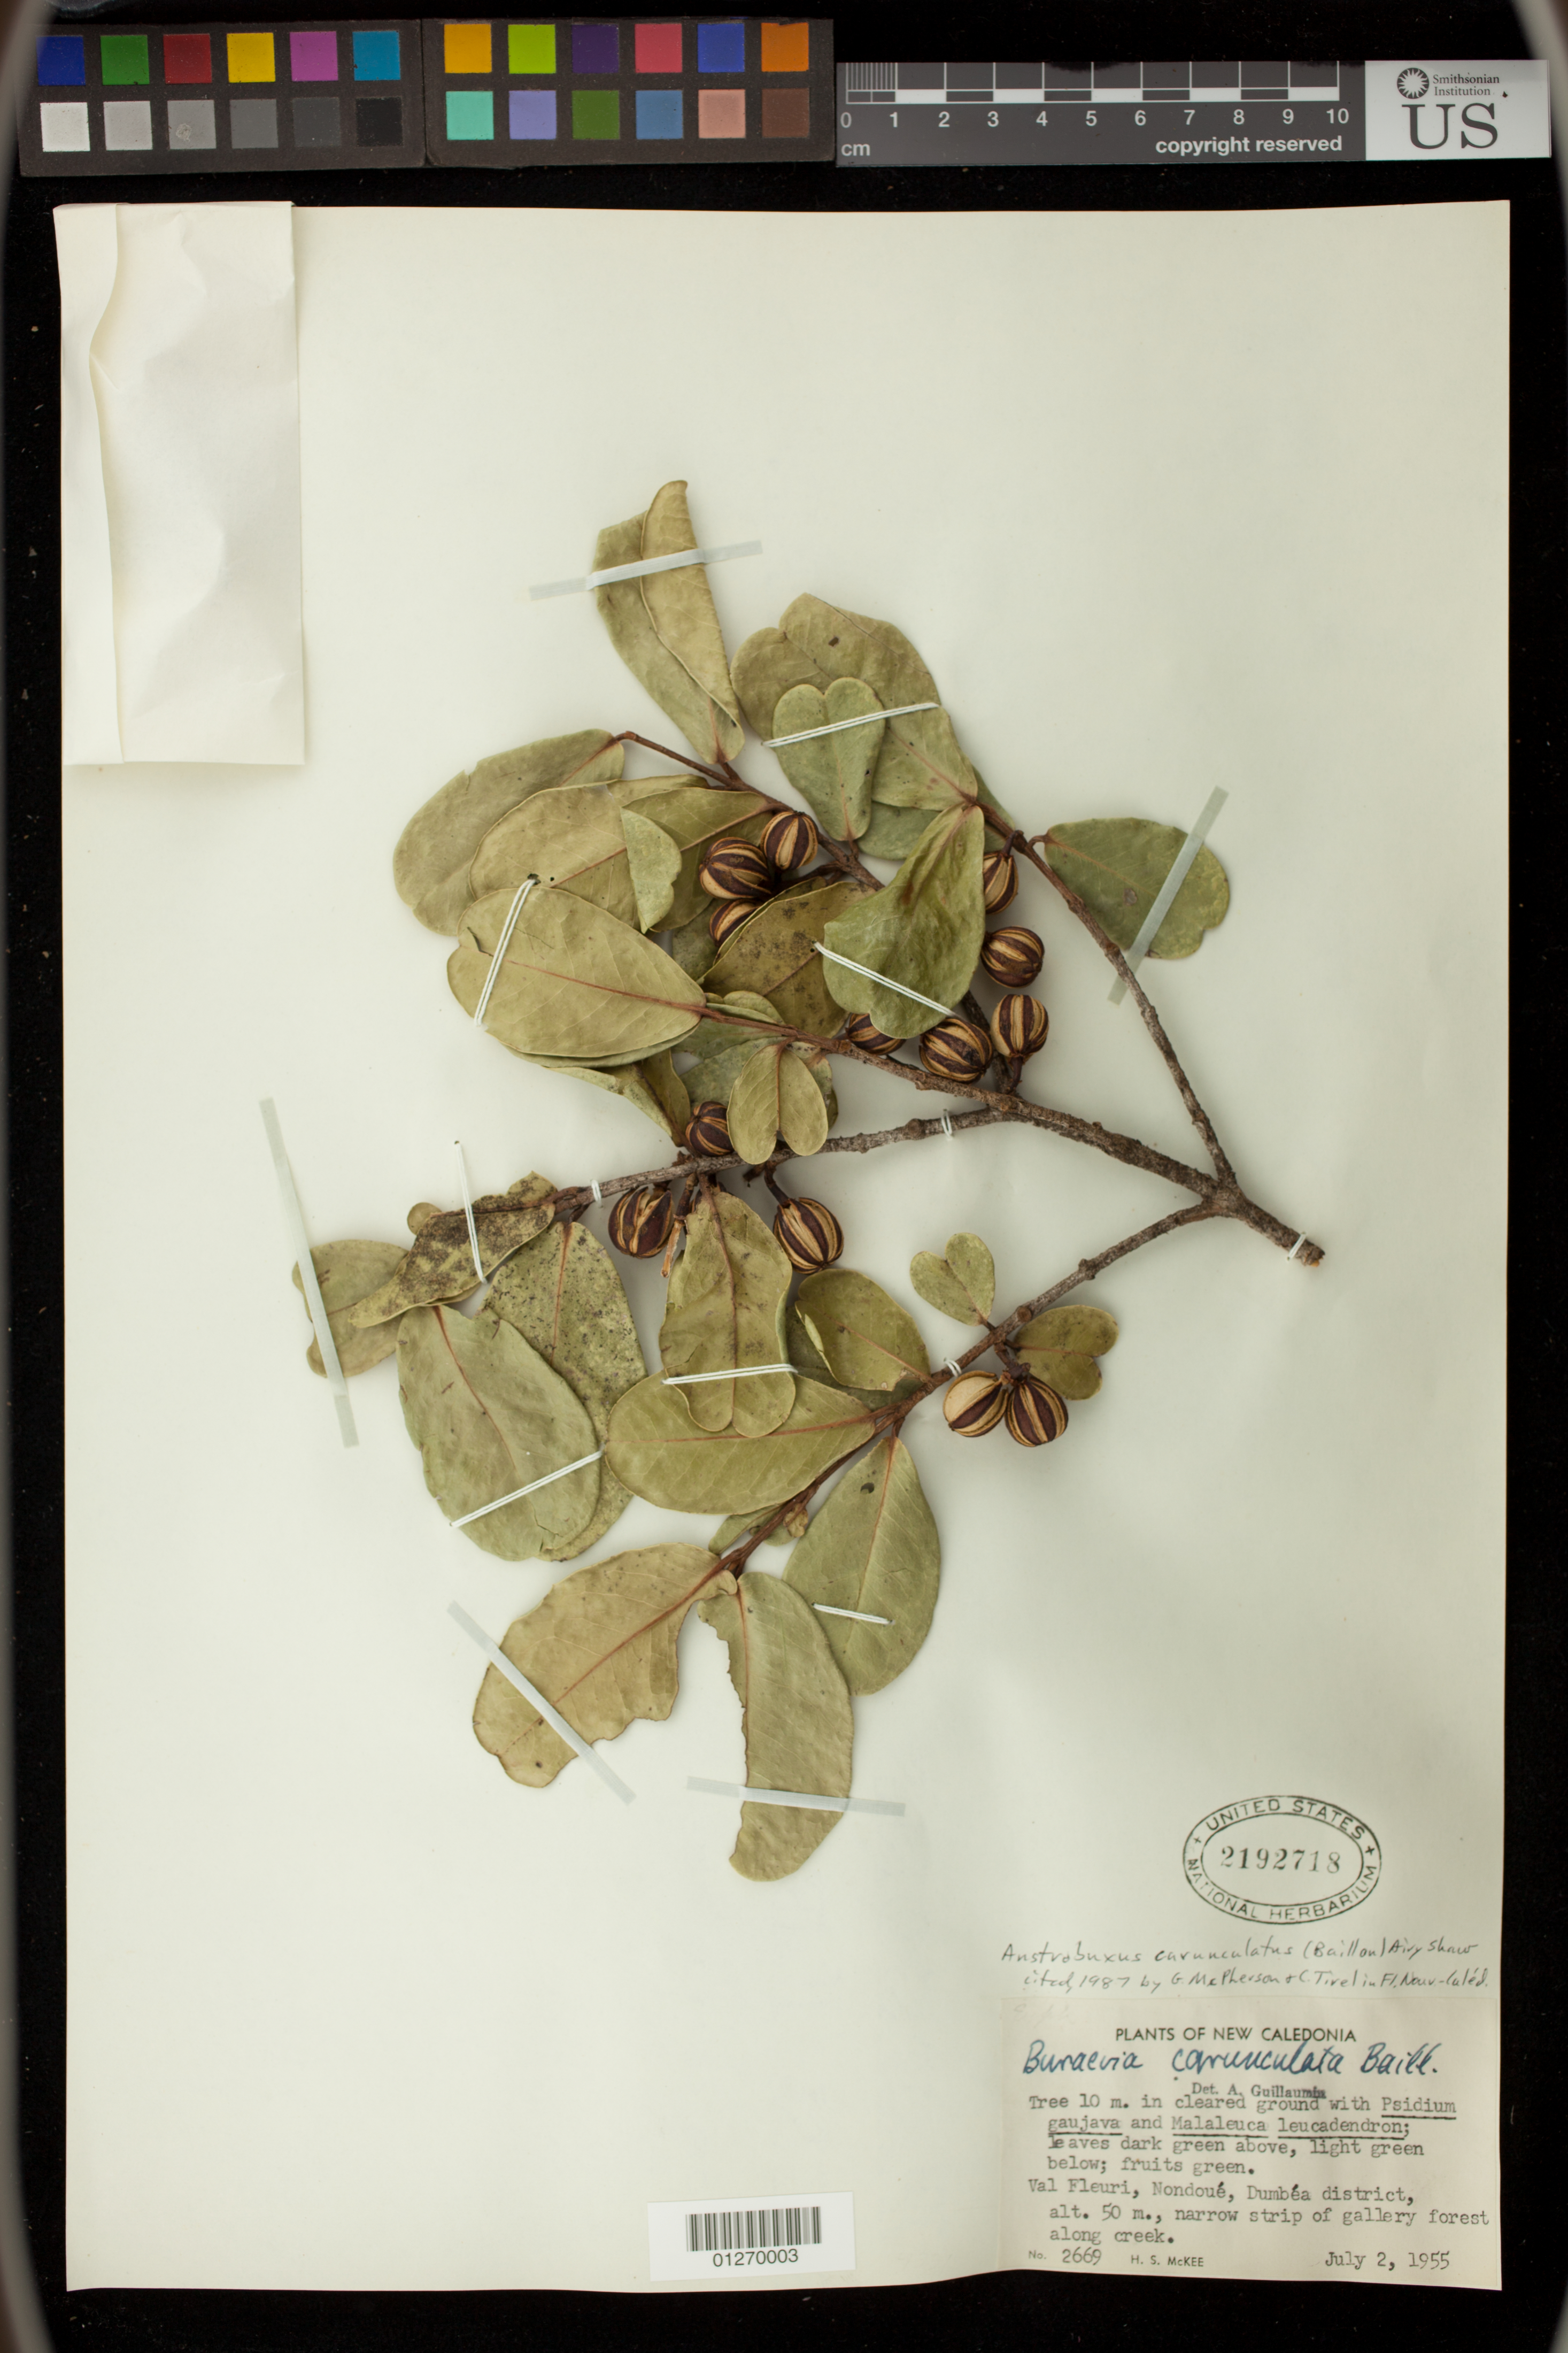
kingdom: Plantae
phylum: Tracheophyta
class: Magnoliopsida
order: Malpighiales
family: Picrodendraceae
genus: Austrobuxus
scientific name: Austrobuxus carunculatus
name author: (Baill.) Airy Shaw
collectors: H. S. McKee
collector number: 2669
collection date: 1955-07-02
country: New Caledonia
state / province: South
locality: Val Fleuri, Nondoue, Dumbea district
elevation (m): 50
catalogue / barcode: US 2192718